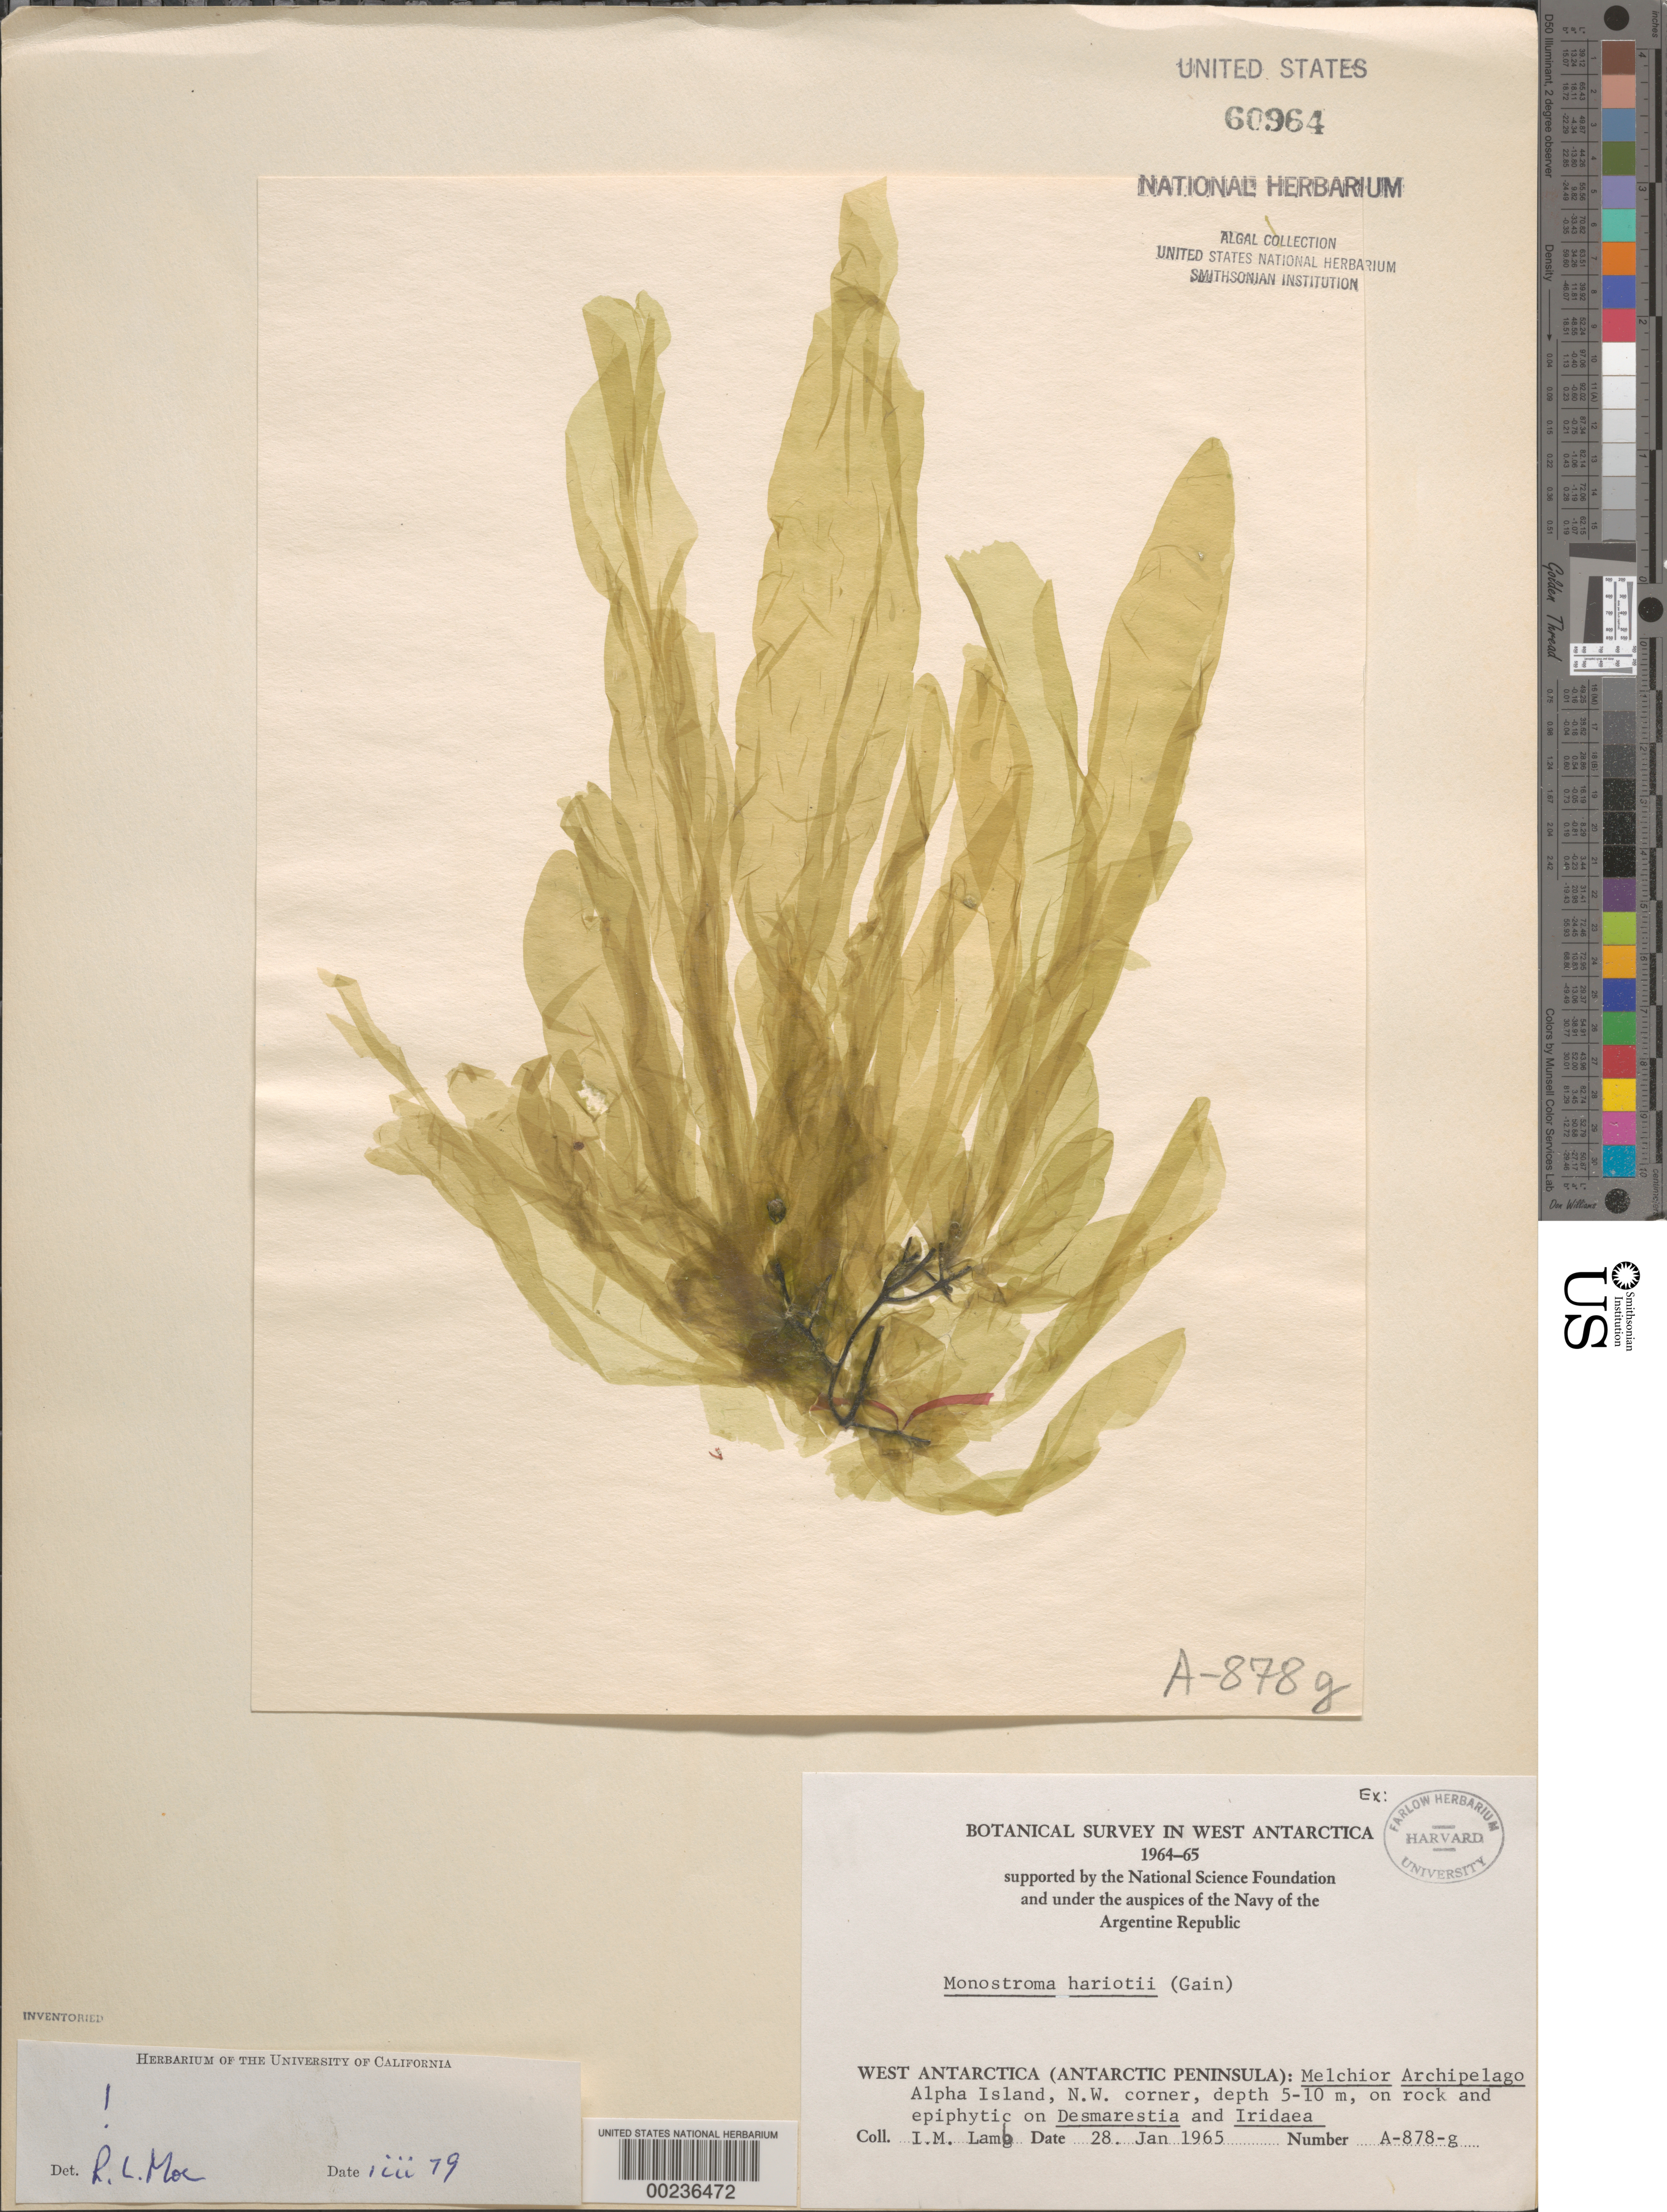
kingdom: Plantae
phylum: Chlorophyta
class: Ulvophyceae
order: Ulvales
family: Monostromataceae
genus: Monostroma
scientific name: Monostroma hariotii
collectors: I. M. Lamb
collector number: A-878-g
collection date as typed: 28 Jan 1965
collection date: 1965-01-28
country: Antarctica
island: Alpha Island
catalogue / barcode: US 60964